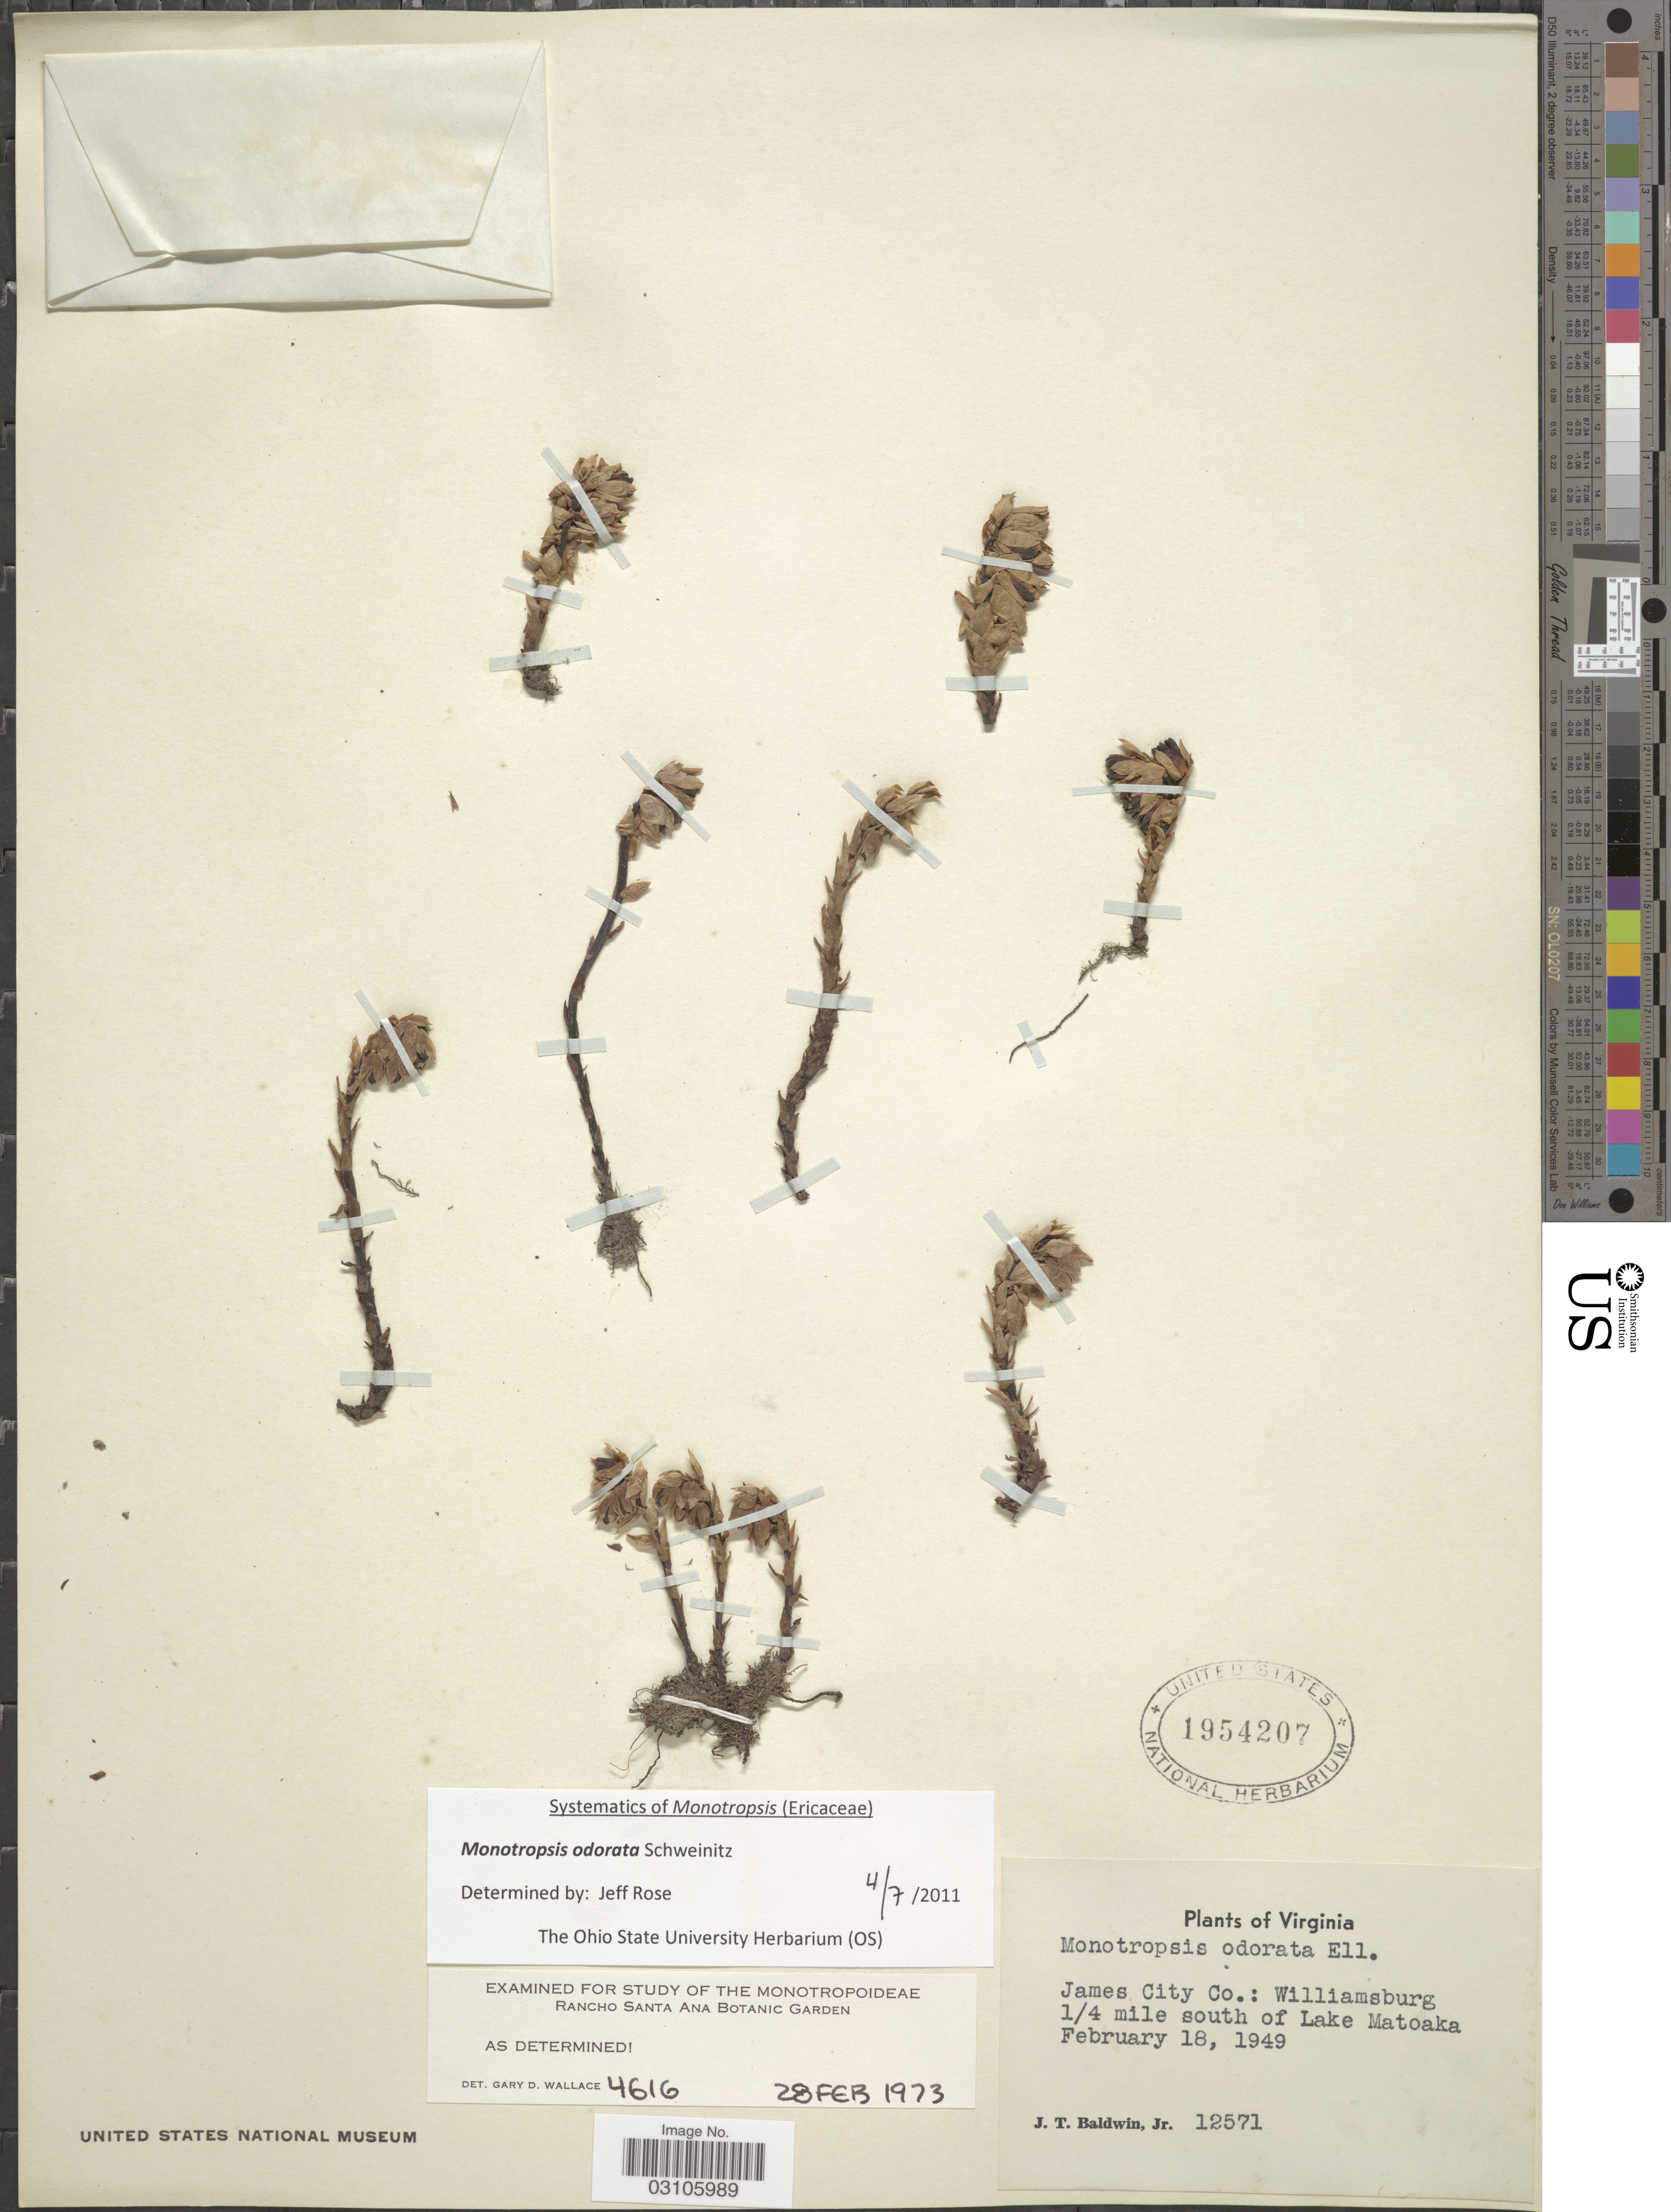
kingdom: Plantae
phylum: Tracheophyta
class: Magnoliopsida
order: Ericales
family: Ericaceae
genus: Monotropsis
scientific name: Monotropsis odorata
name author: Schwein. ex Elliott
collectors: J. T. Baldwin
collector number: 12571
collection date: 1949-02-18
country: United States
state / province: Virginia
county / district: James City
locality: James City Co.: Williamsburg 1/4 mile south of Lake Matoaka.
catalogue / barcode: US 1954207